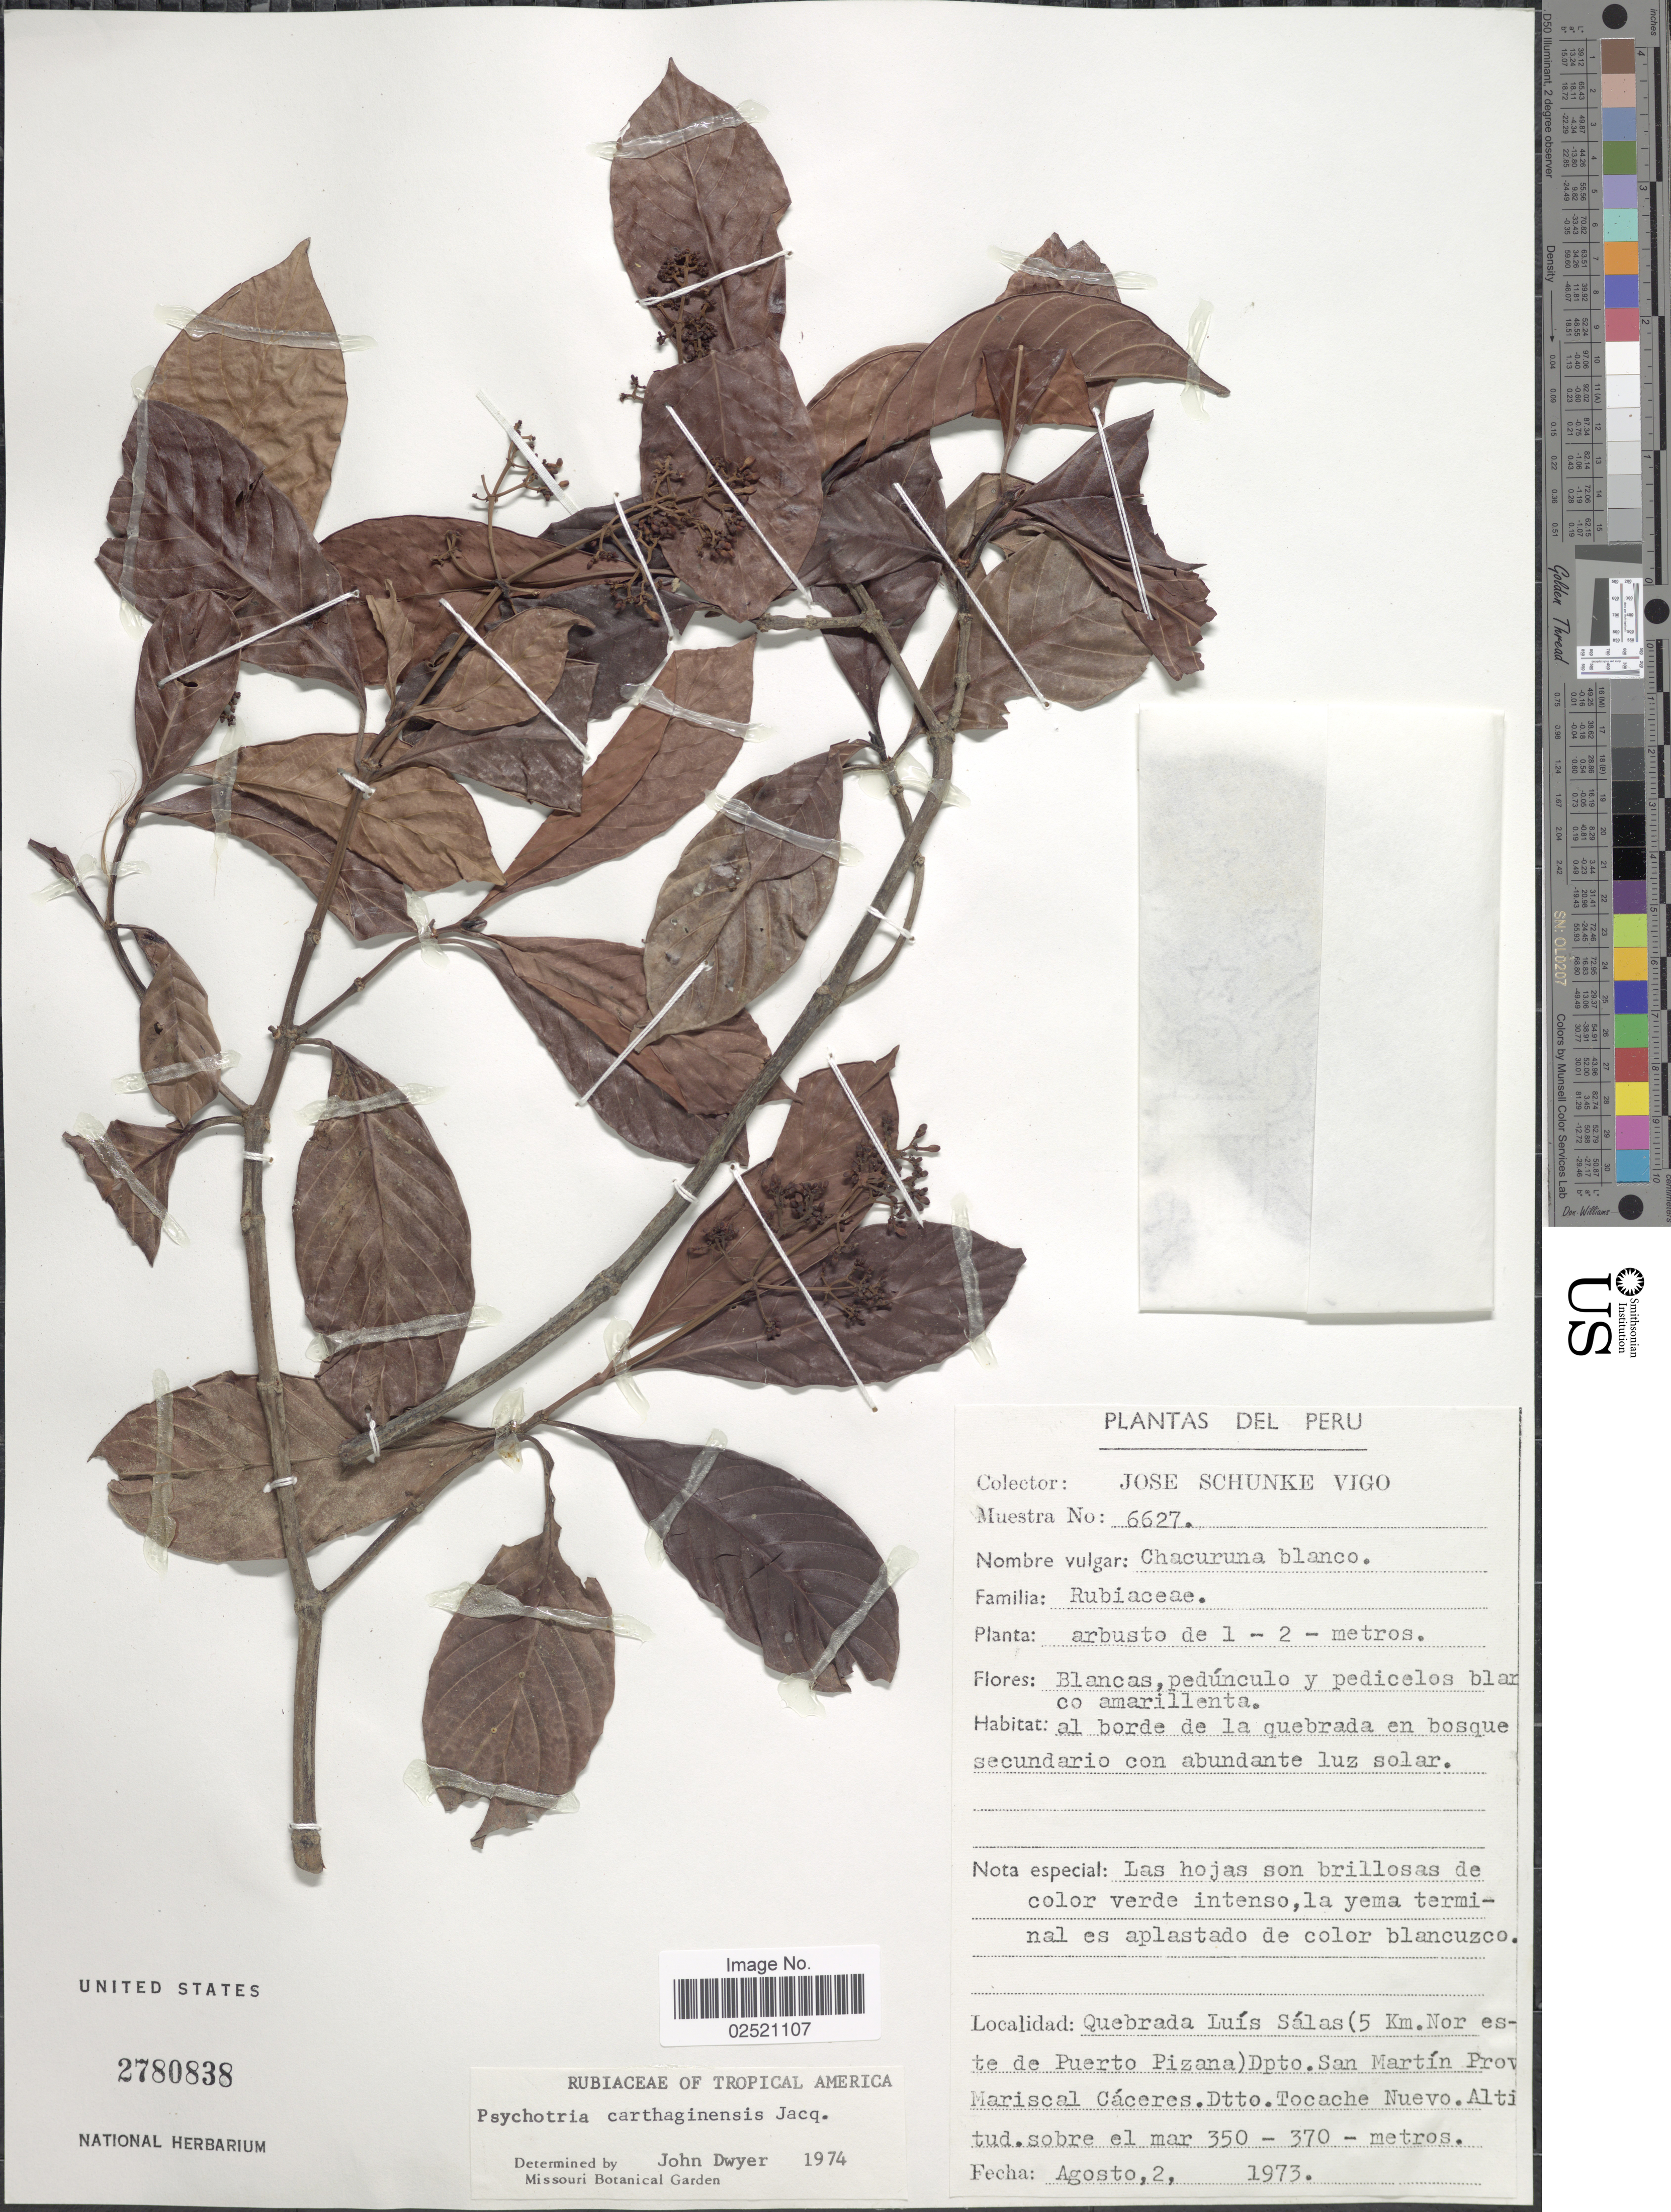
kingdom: Plantae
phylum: Tracheophyta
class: Magnoliopsida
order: Gentianales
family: Rubiaceae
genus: Psychotria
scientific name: Psychotria carthagenensis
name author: Jacq.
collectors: J. Schunke Vigo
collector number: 6627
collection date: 1973-08-02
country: Peru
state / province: San Martín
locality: Quebrada Luis Salas (5 km. Nor estede Puerto Pizana), Prov. Mariscal Caceres, Dtto. Tocache Nuevo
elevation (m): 350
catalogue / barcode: US 2780838